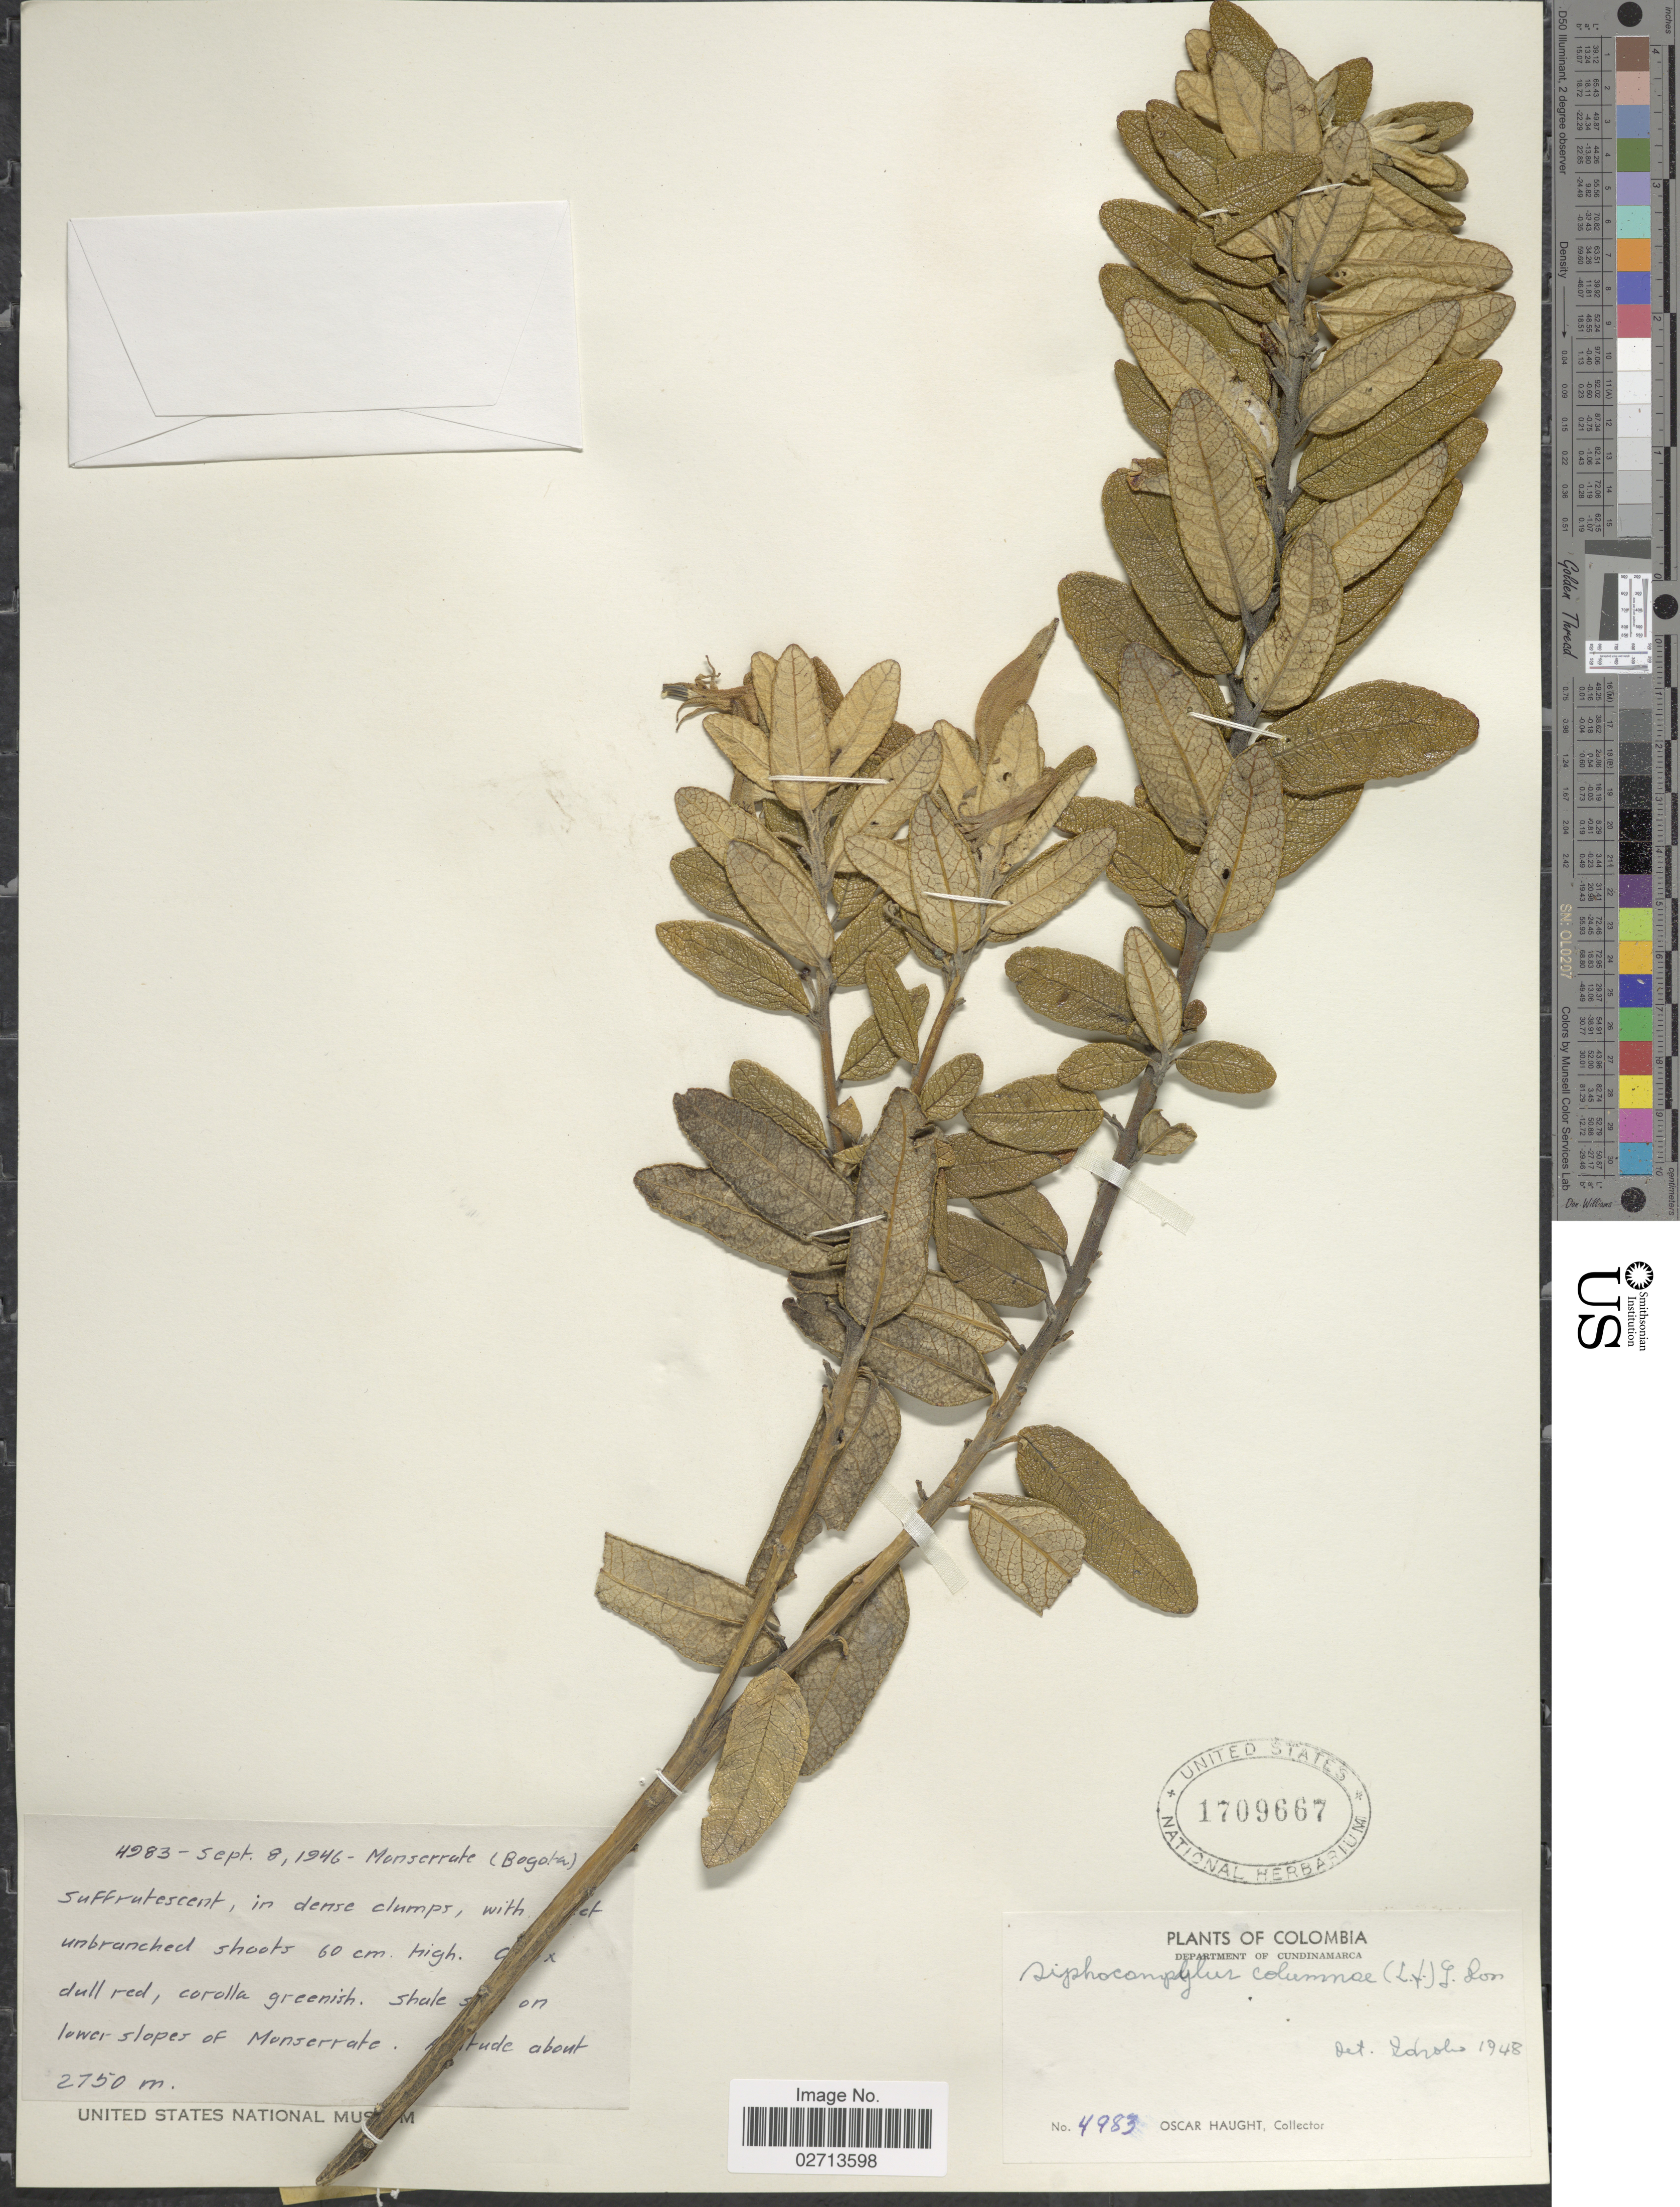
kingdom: Plantae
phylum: Tracheophyta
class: Magnoliopsida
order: Asterales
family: Campanulaceae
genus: Siphocampylus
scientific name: Siphocampylus columnae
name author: (L. f.) G. Don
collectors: O. L. Haught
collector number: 4983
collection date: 1946-09-08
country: Colombia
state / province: Cundinamarca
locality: Monserrate (Bogota). On lower slopes of Monserrate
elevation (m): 2750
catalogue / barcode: US 1709667